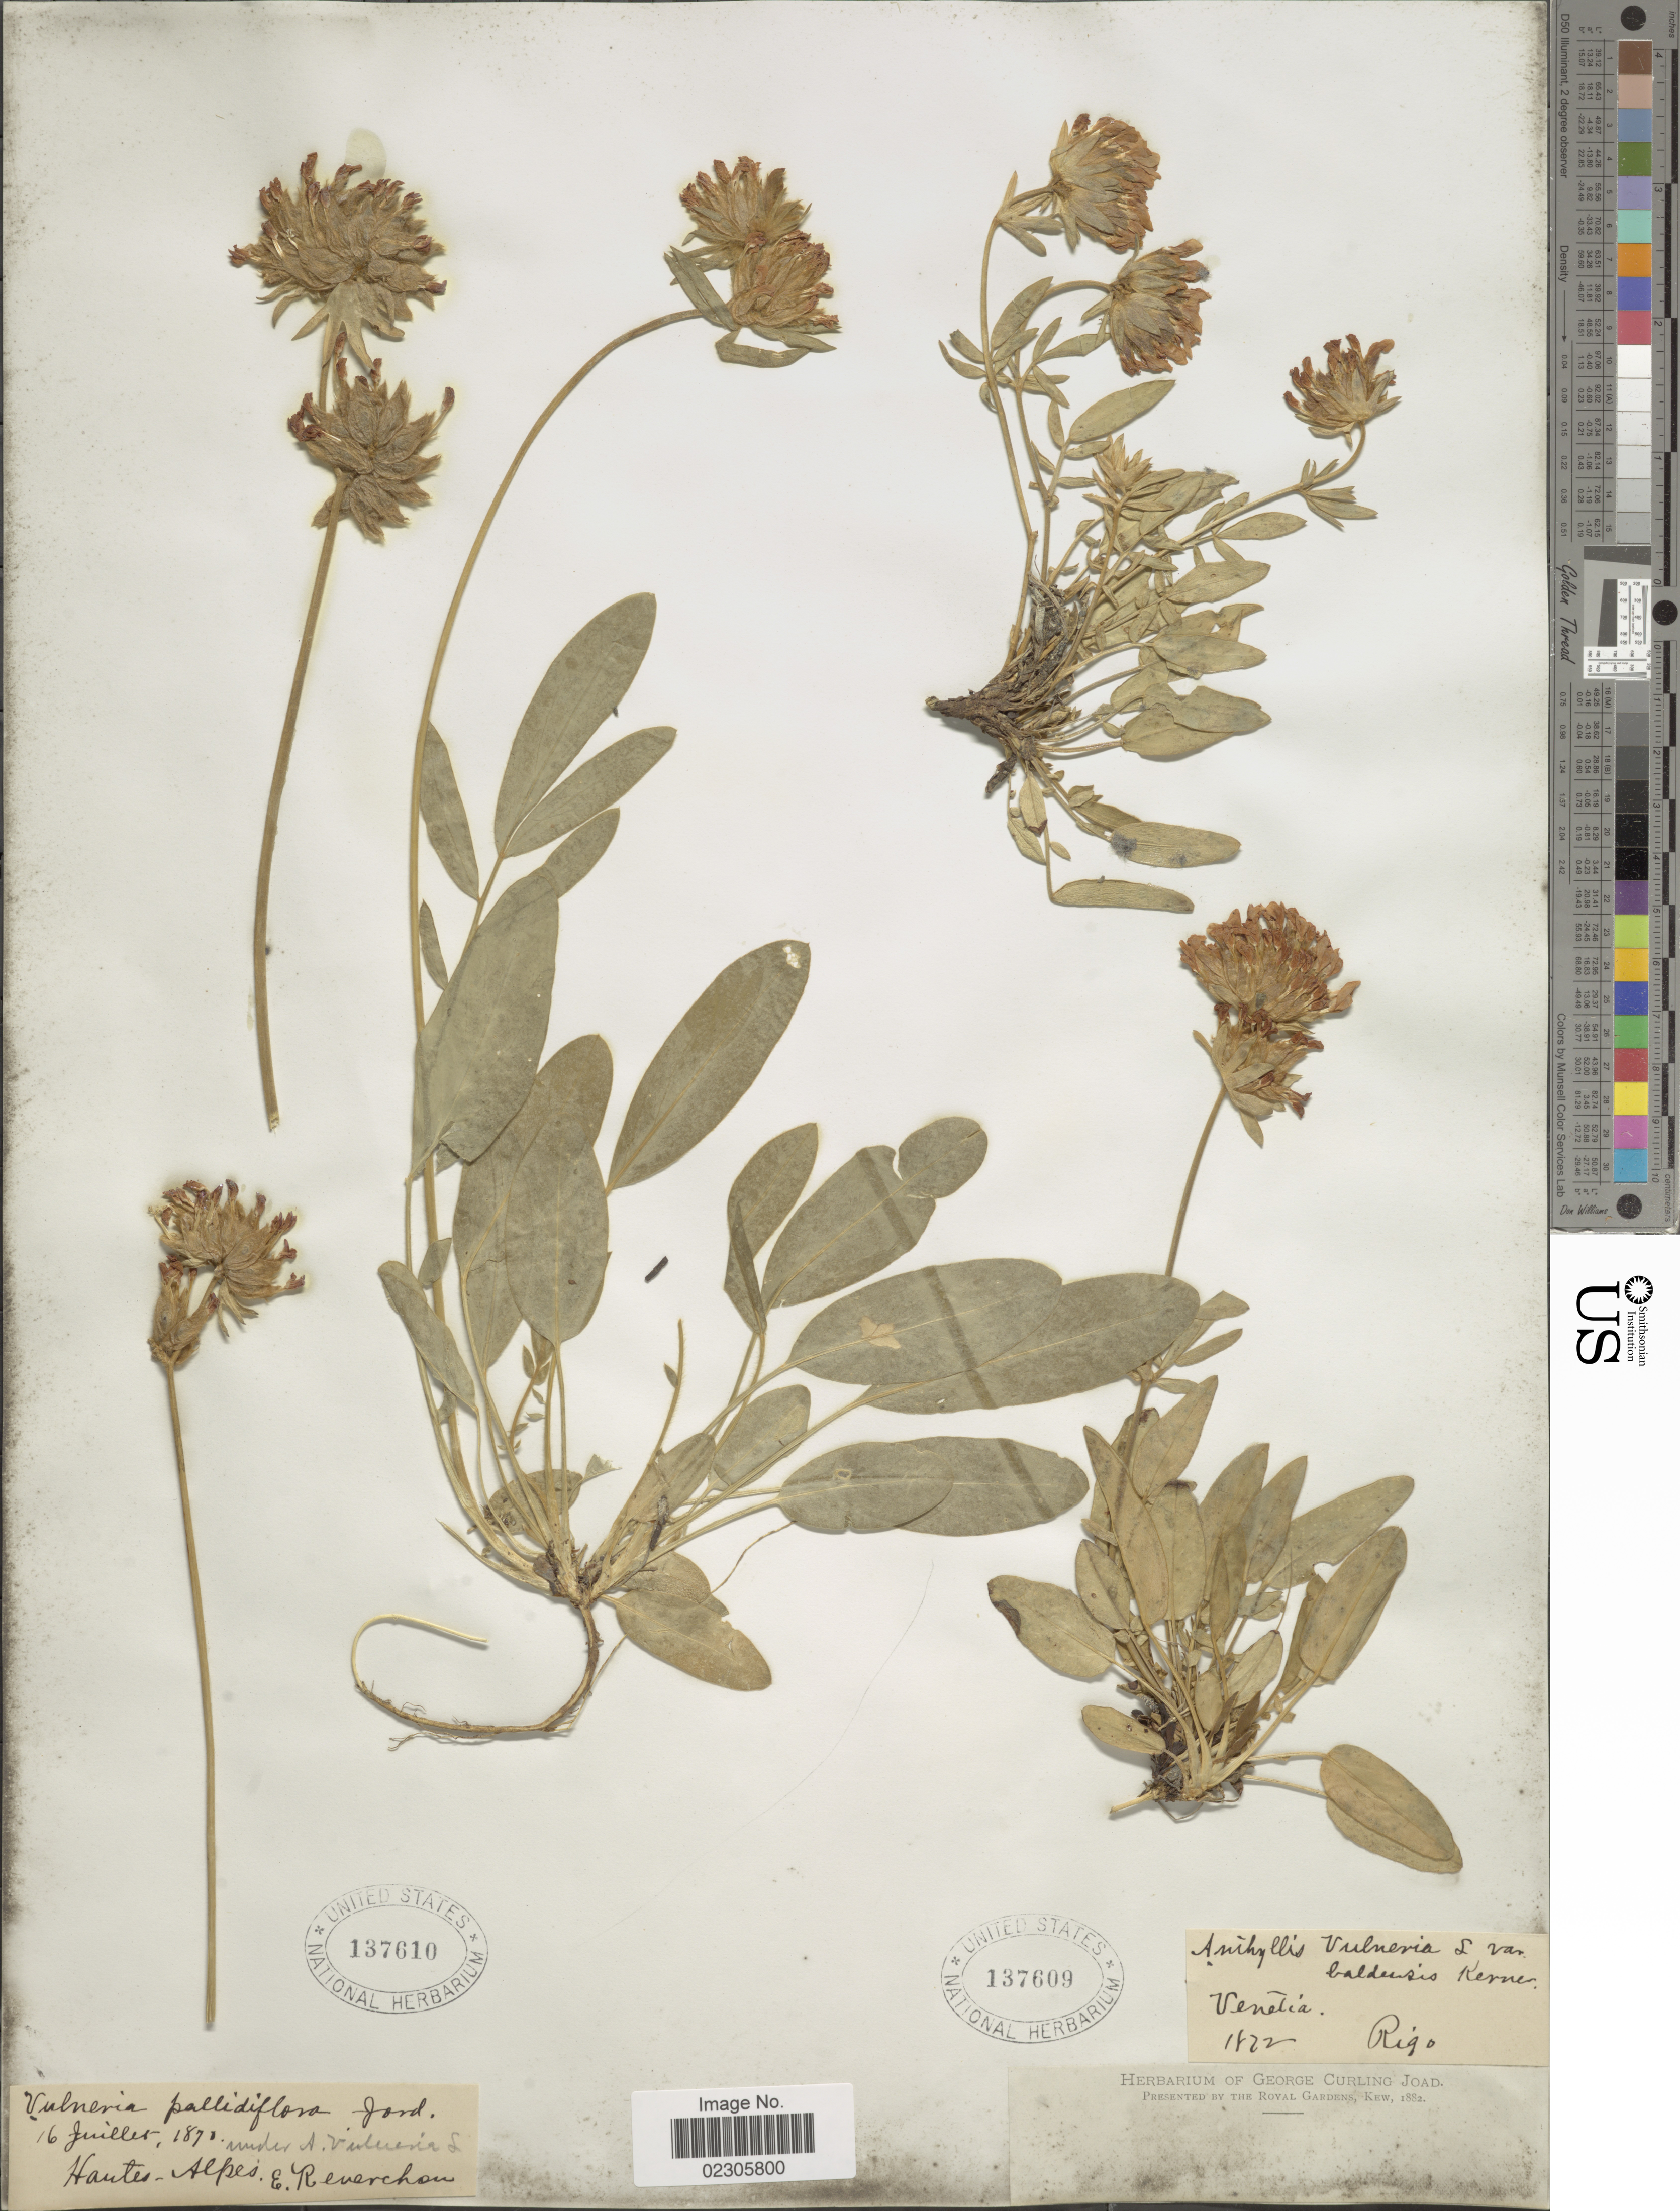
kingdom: Plantae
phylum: Tracheophyta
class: Magnoliopsida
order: Fabales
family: Fabaceae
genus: Anthyllis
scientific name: Anthyllis baldensis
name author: A. Kern. ex Sagorski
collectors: E. Reverchon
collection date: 1870-07-16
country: France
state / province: Provence-Alpes-Côte d'Azur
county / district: Hautes-Alpes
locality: Hautes - Alpes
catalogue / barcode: US 137610